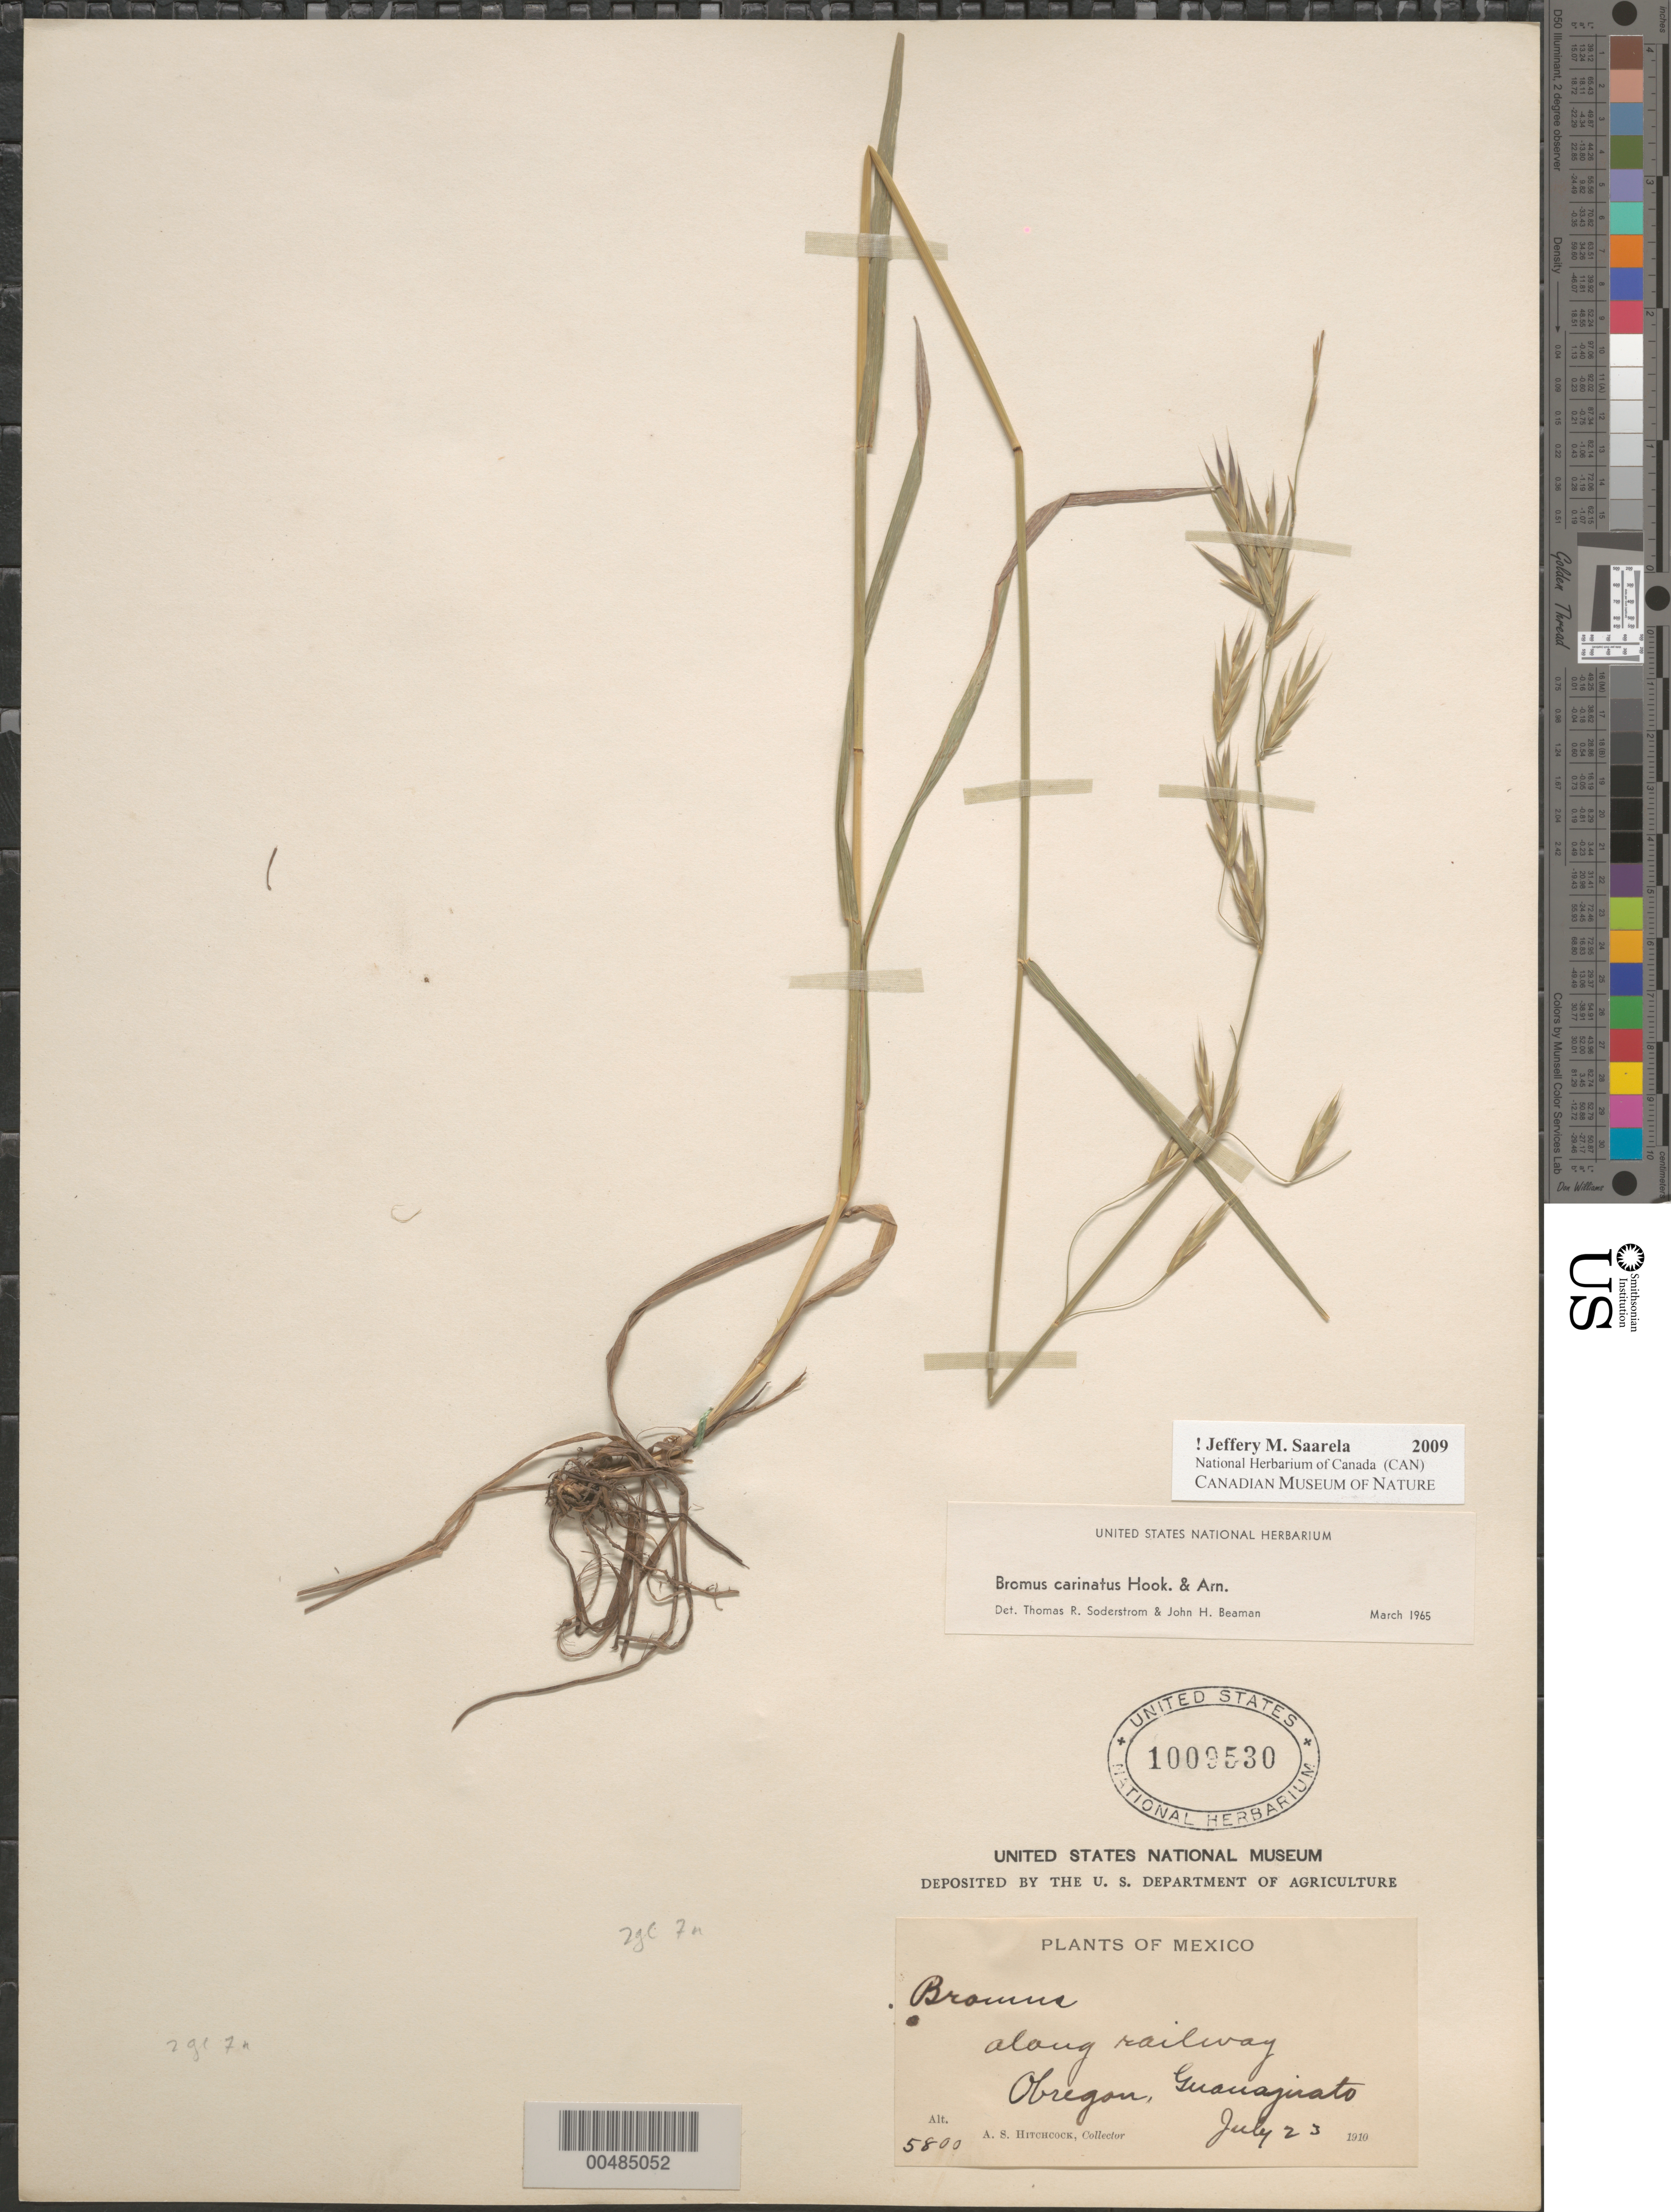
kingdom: Plantae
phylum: Tracheophyta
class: Liliopsida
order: Poales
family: Poaceae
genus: Bromus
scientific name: Bromus carinatus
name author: Hook. & Arn.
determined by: Soderstrom, T. R.; Beaman, J. H.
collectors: A. S. Hitchcock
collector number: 5800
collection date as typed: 23 Jul 1910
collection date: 1910-07-23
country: Mexico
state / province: Guanajuato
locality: Obregon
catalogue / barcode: US 1009530